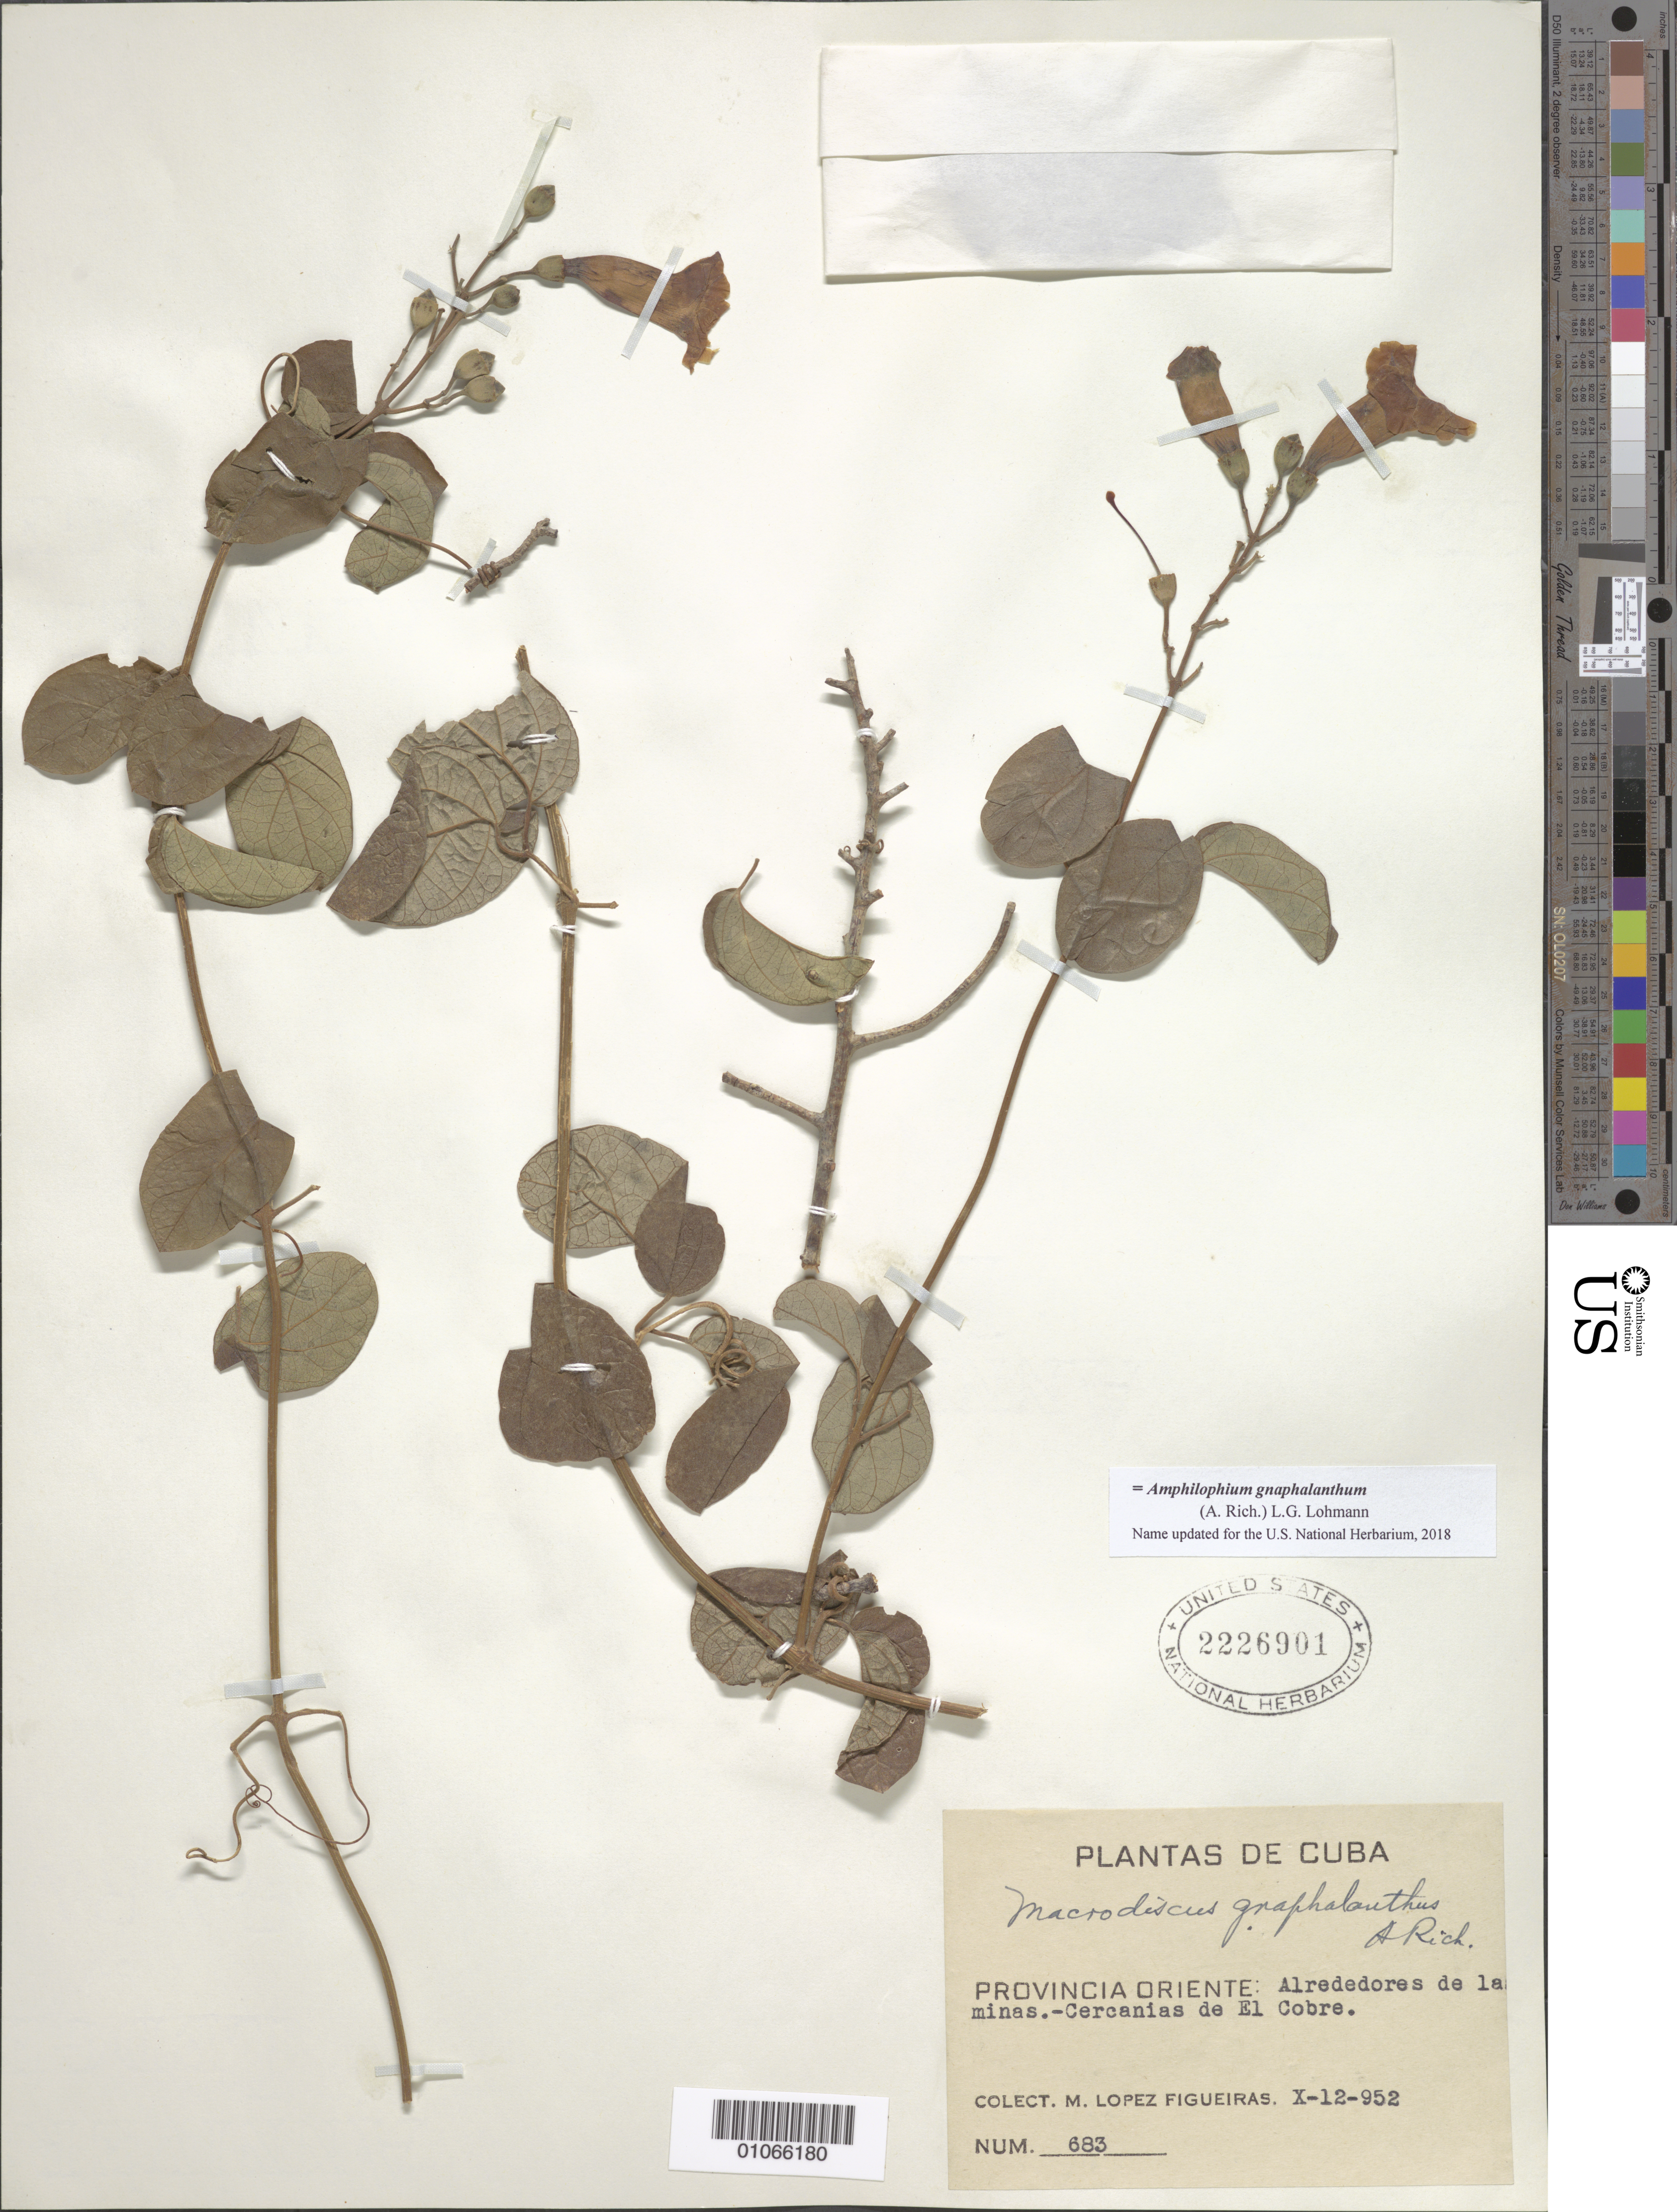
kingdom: Plantae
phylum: Tracheophyta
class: Magnoliopsida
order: Lamiales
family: Bignoniaceae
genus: Amphilophium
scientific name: Amphilophium gnaphalanthum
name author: (A. Rich.) L.G. Lohmann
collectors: M. López Figueiras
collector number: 683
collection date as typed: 12 Oct 1952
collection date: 1952-10-12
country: Cuba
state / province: Oriente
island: Cuba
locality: Surrounding the mines near El Cobre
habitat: Alrededores de la minas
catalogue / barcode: US 2226901